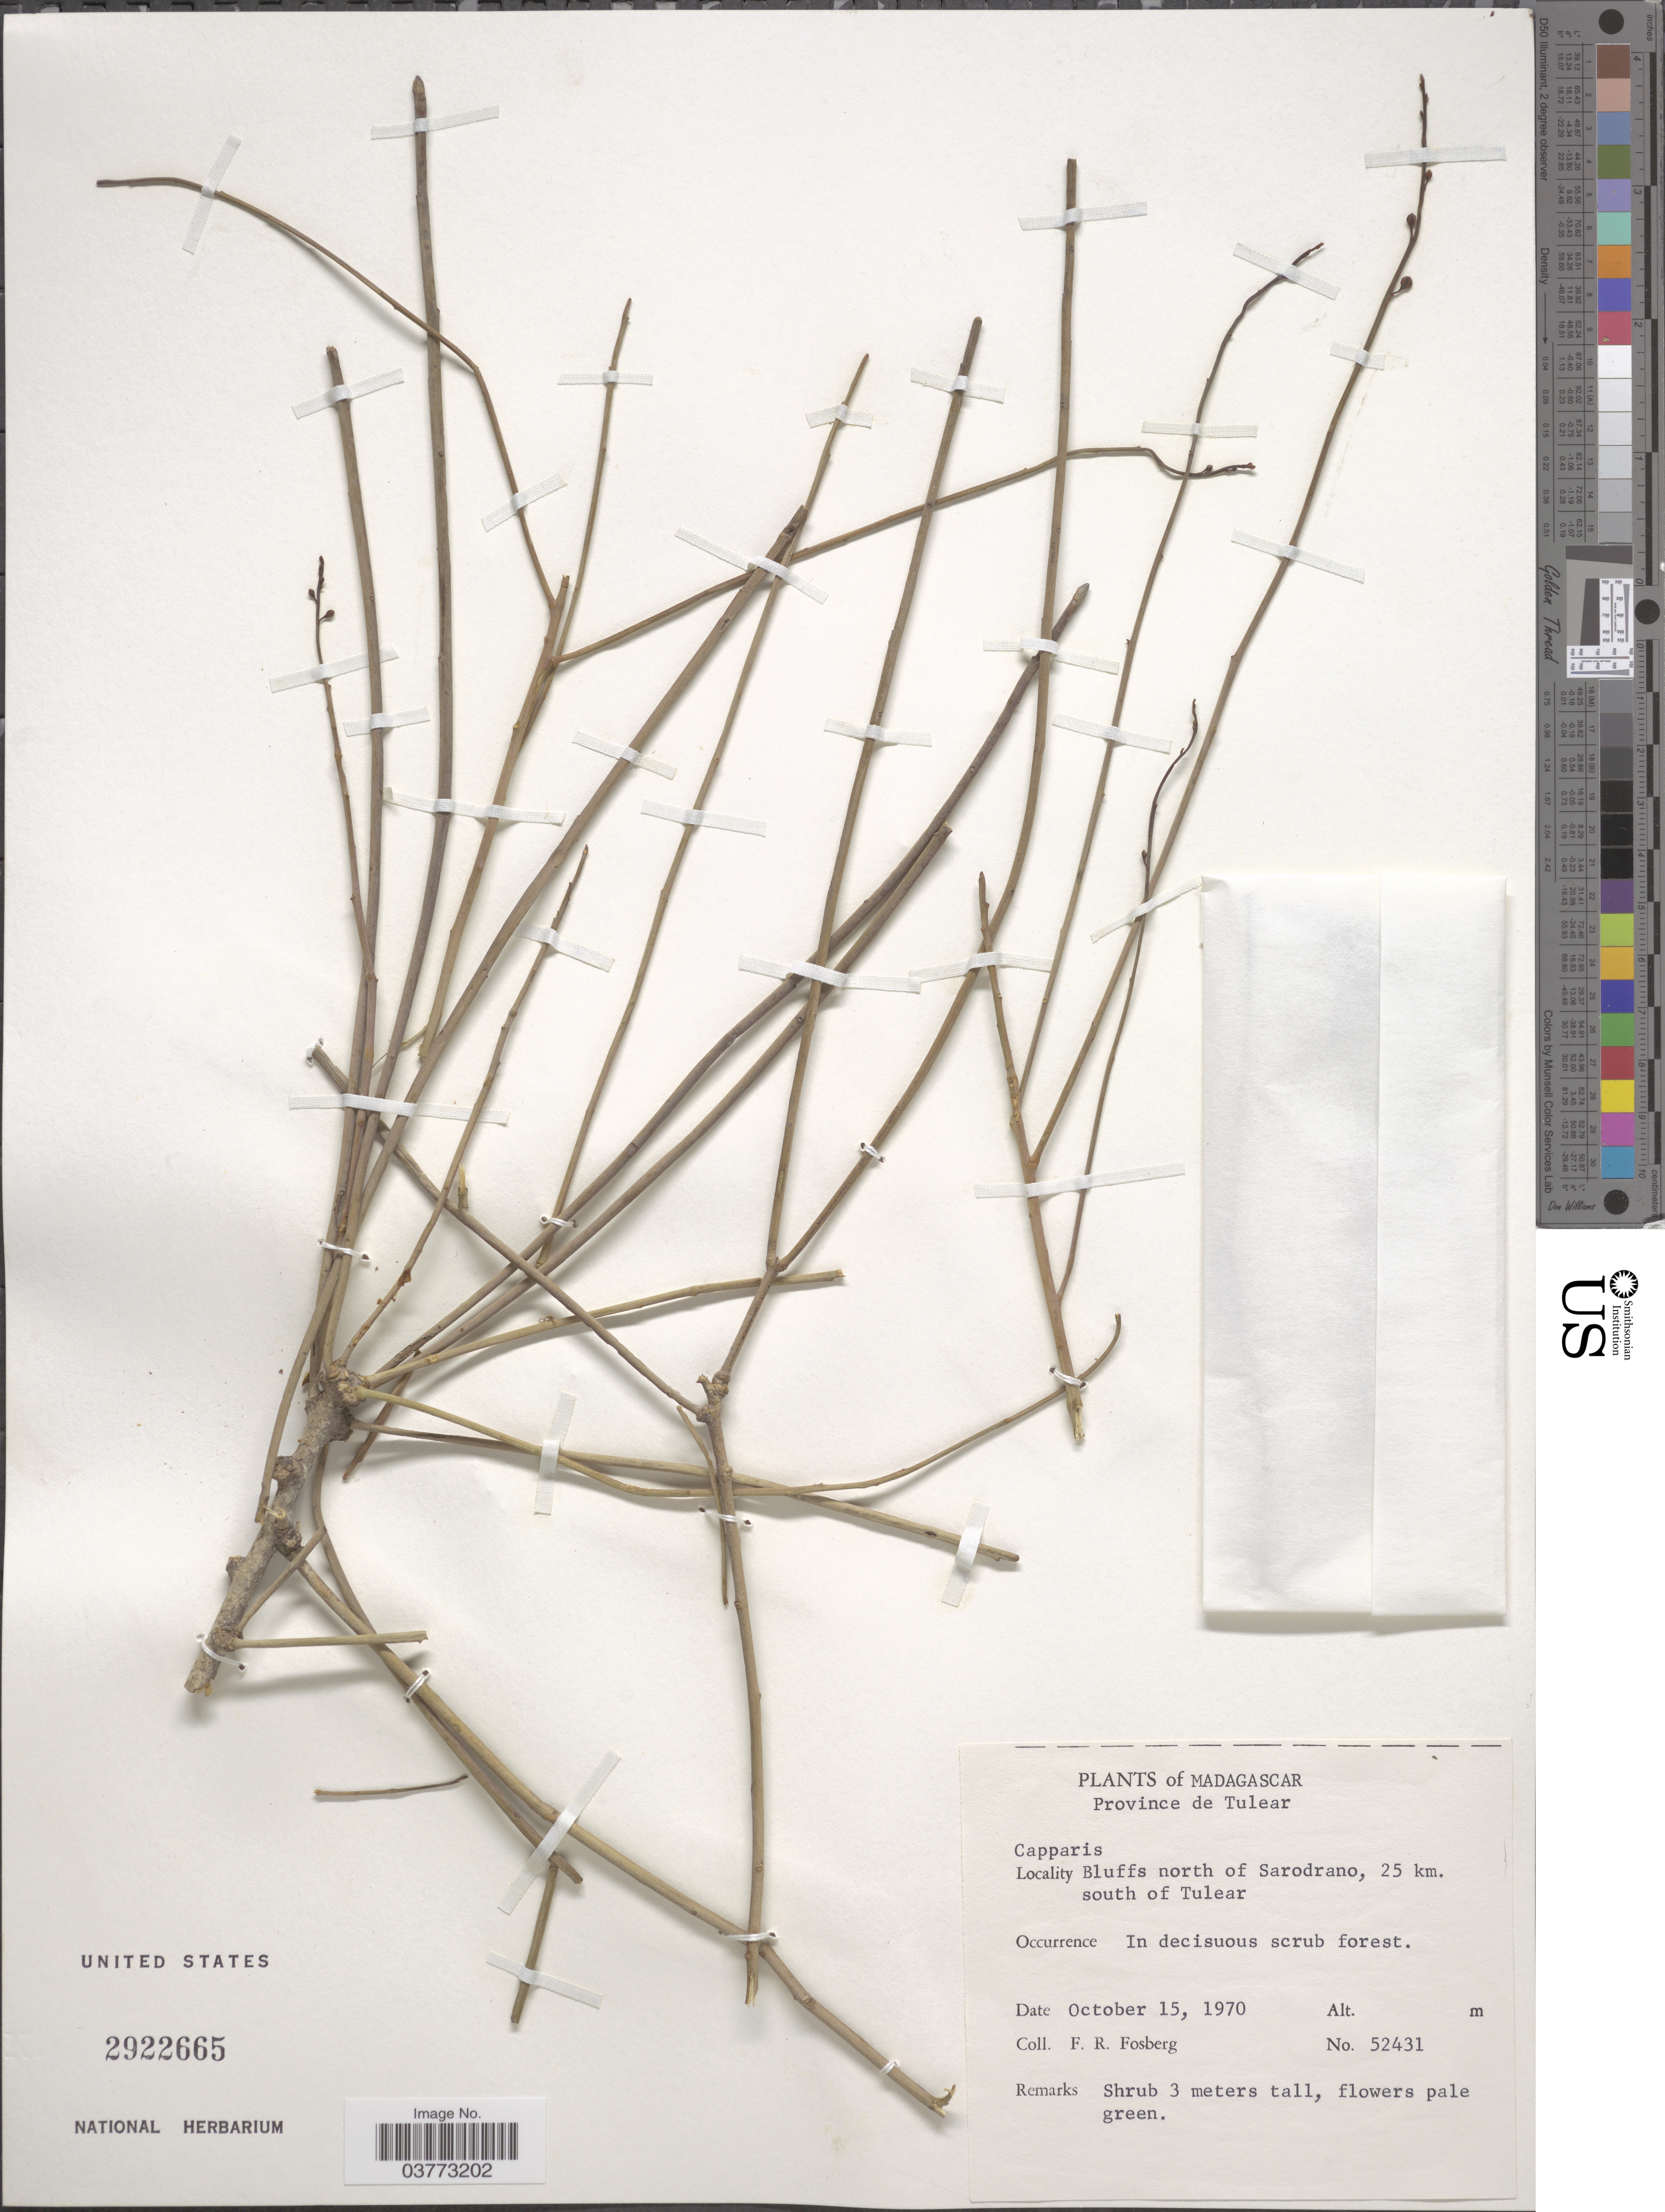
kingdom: Plantae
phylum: Tracheophyta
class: Magnoliopsida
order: Brassicales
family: Capparaceae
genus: Capparis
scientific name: Capparis sp.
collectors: F. R. Fosberg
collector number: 52431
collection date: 1970-10-15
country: Madagascar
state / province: Atsimo-Andrefana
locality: Province de Tulear. Bluffs north of Sarodrano, 25 km. south of Tulear.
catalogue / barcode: US 2922665